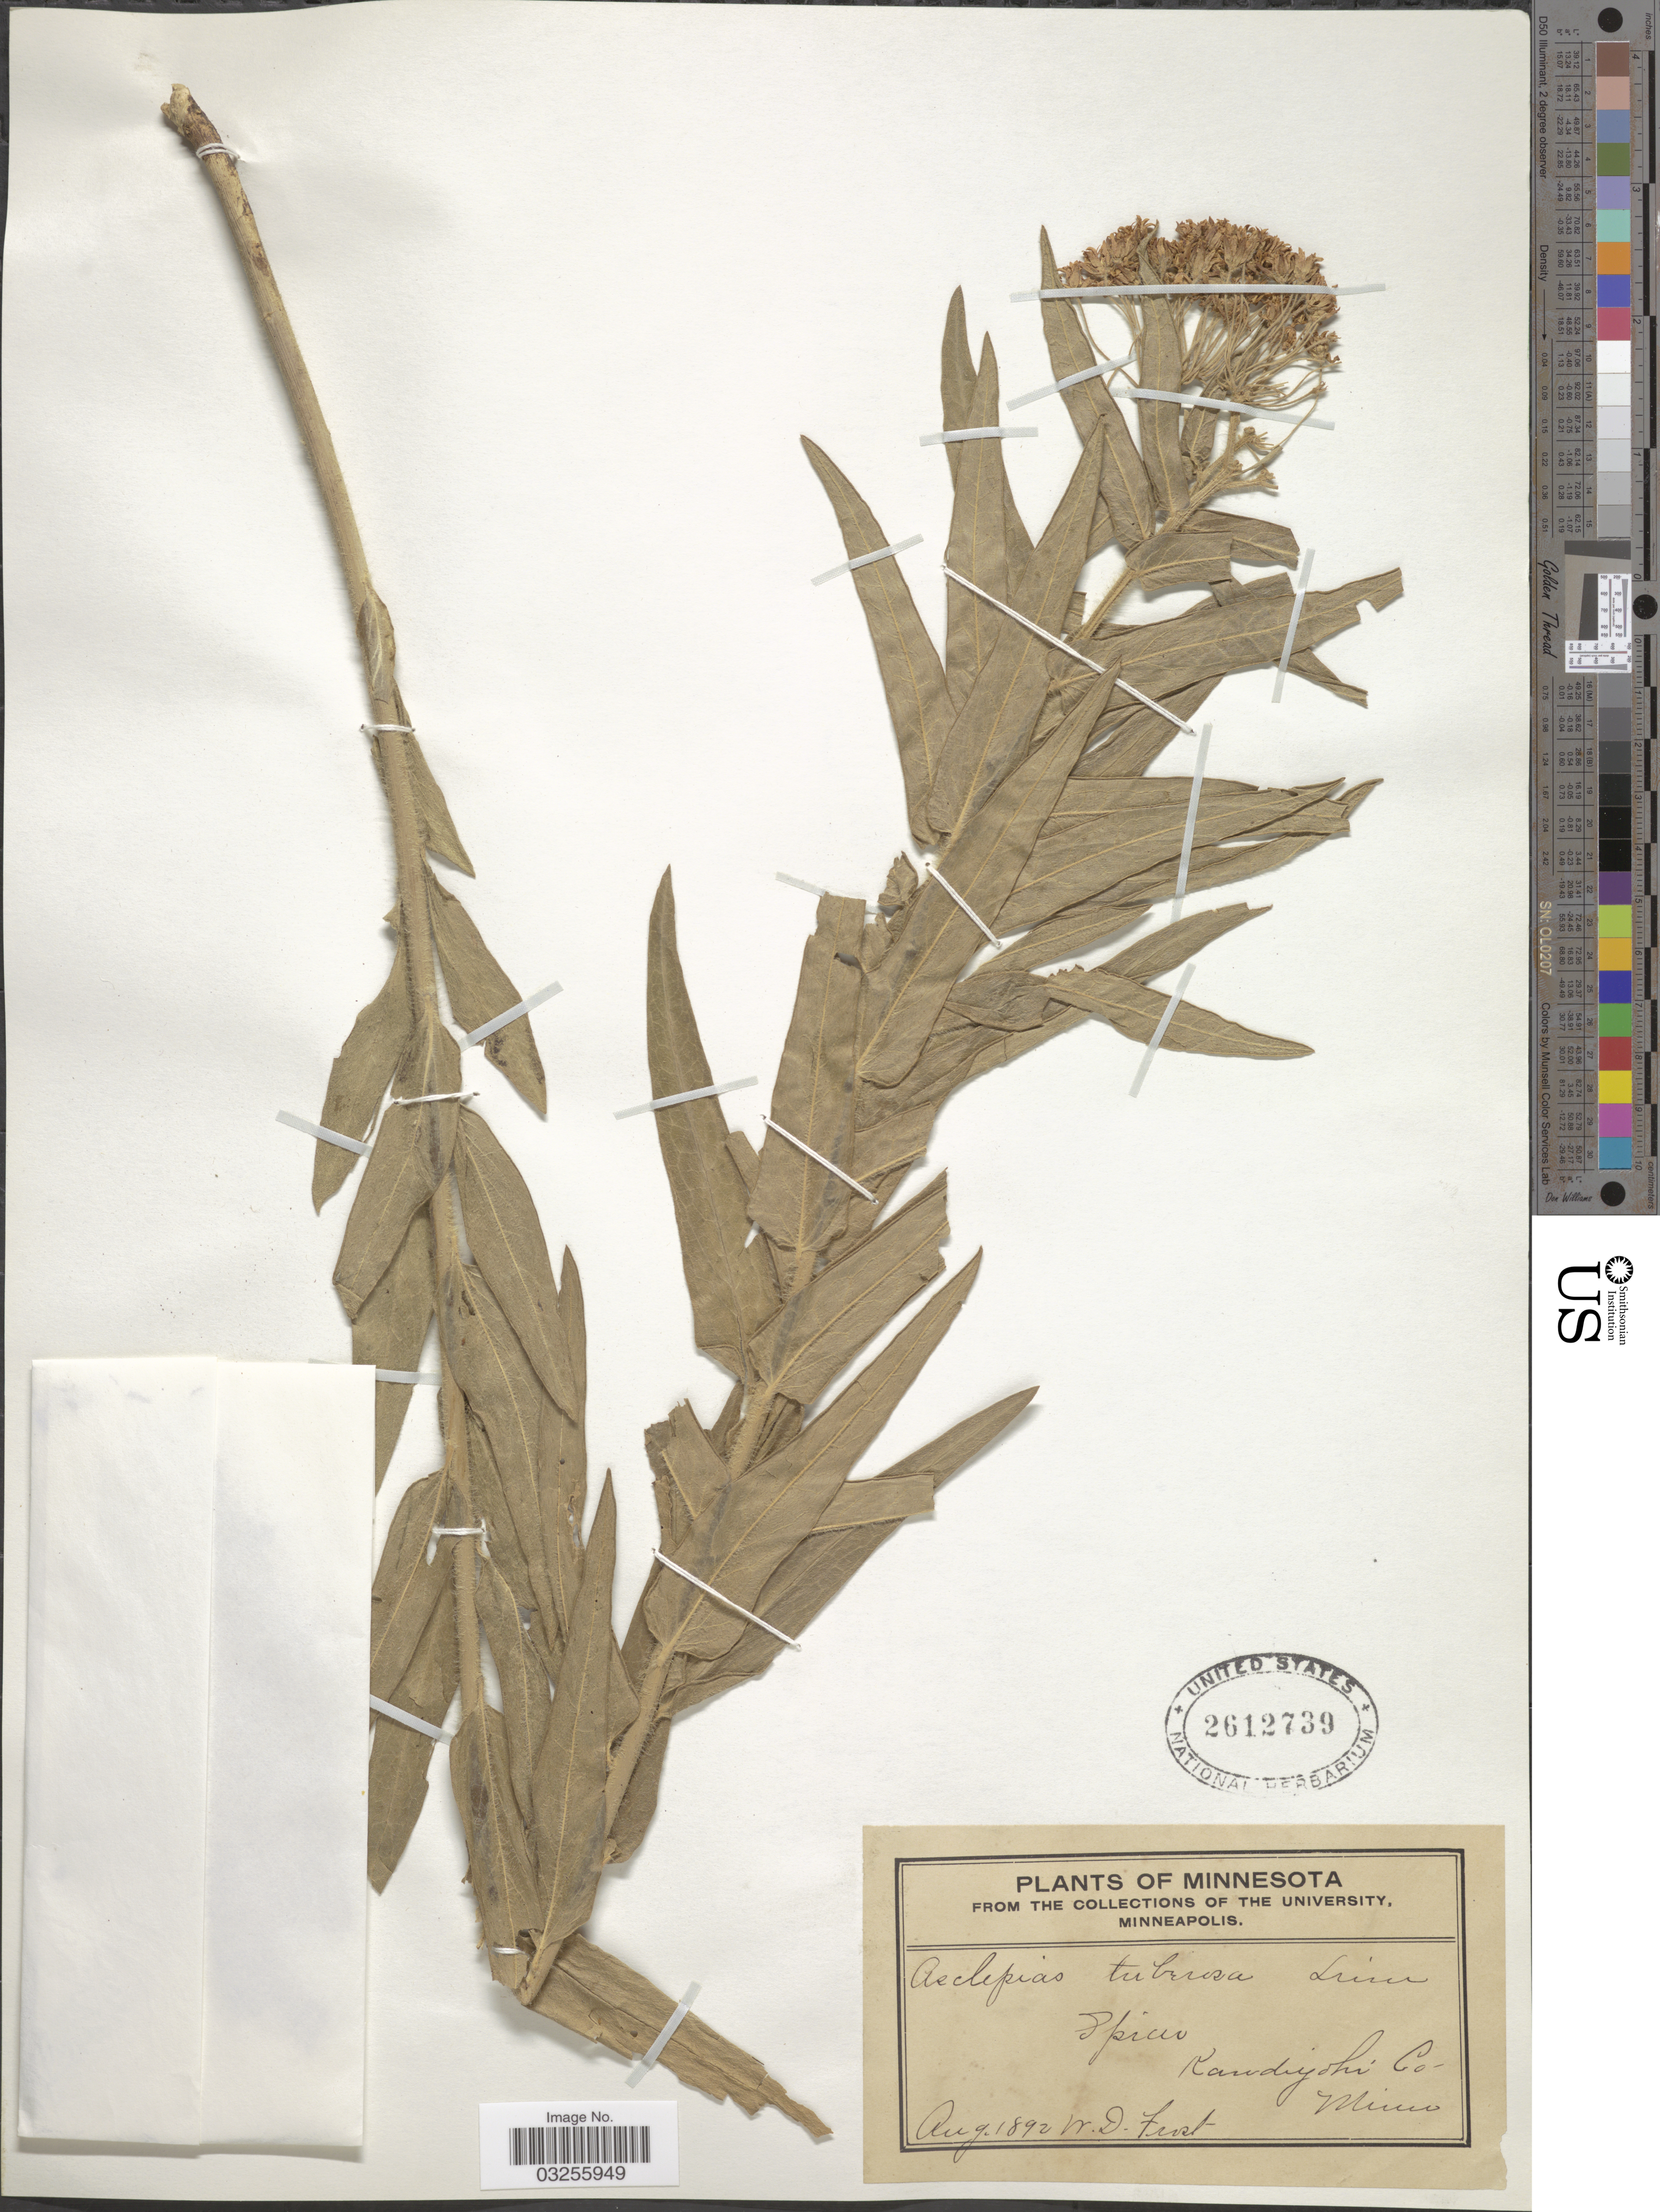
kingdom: Plantae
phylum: Tracheophyta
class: Magnoliopsida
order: Gentianales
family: Apocynaceae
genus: Asclepias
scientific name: Asclepias tuberosa subsp. interior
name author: Woodson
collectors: W. Frost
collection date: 1892-08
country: United States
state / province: Minnesota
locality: Spicer. Kandiyohi Co.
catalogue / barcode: US 2612739